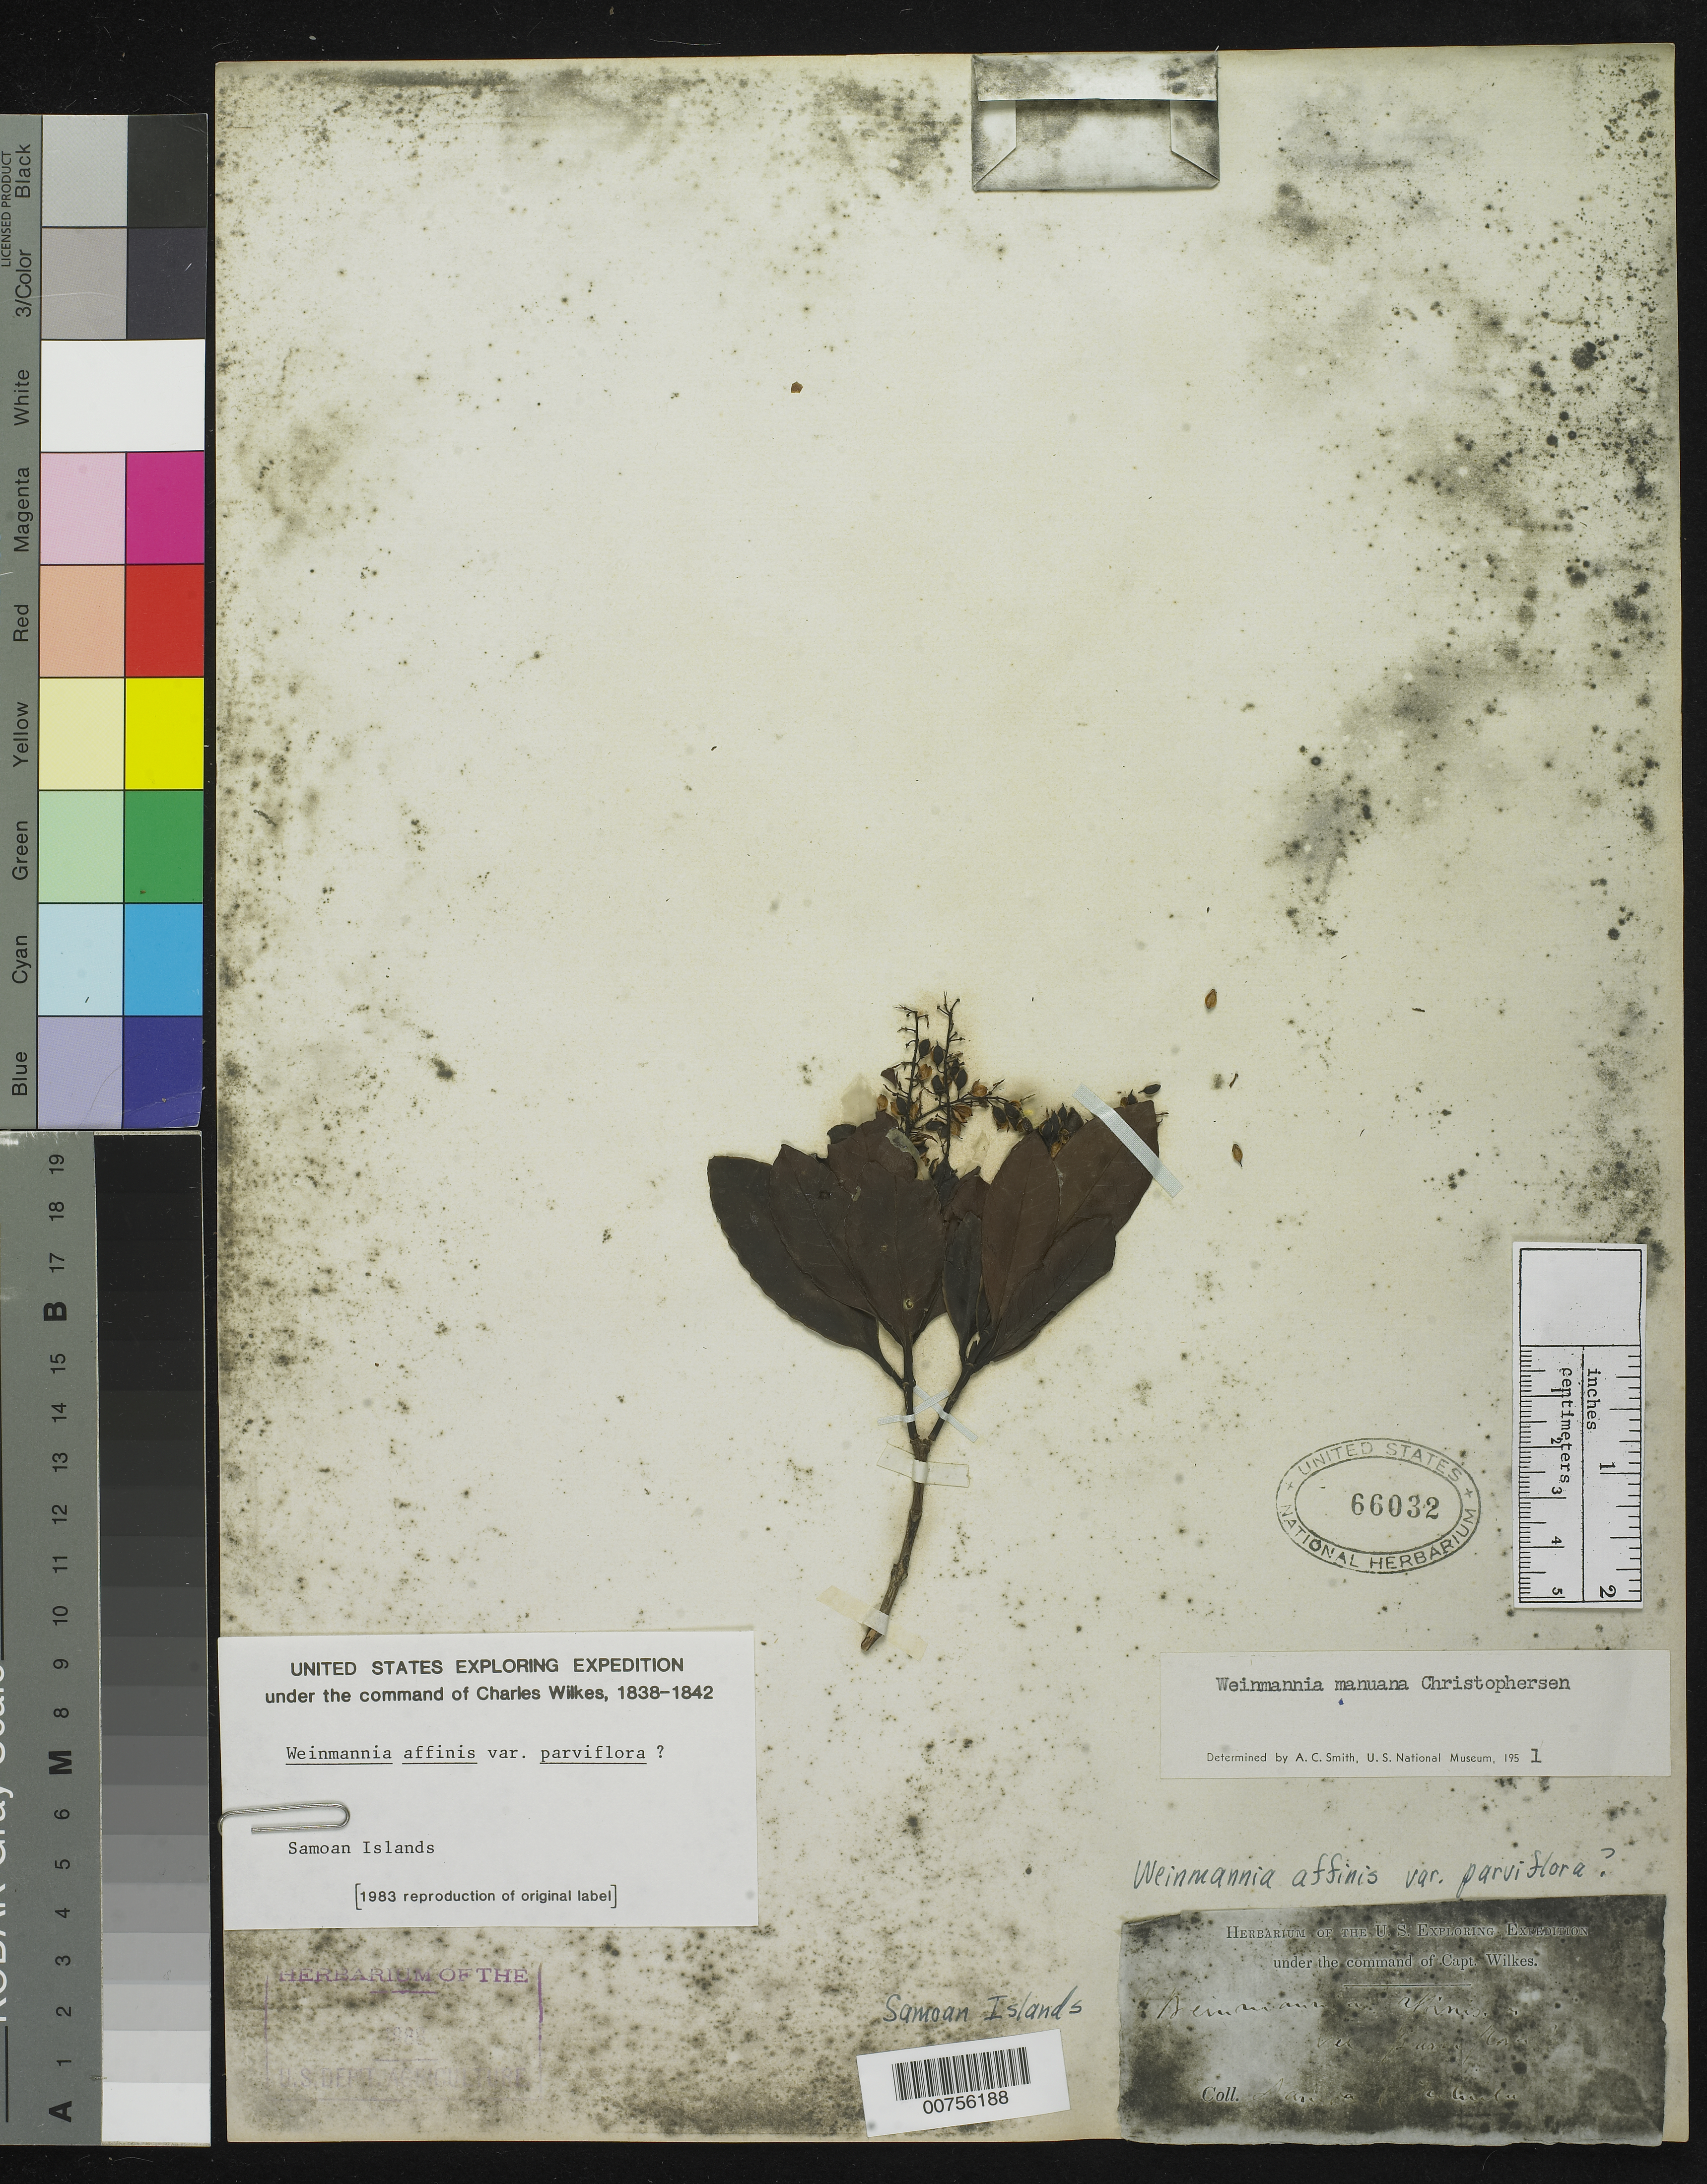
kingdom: Plantae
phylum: Tracheophyta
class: Magnoliopsida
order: Oxalidales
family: Cunoniaceae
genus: Pterophylla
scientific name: Pterophylla samoensis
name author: (A. Gray) Pillon & H.C. Hopkins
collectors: Wilkes Explor. Exped.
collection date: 1838/1842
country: American Samoa / Samoa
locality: Samoan Islands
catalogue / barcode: US 66032